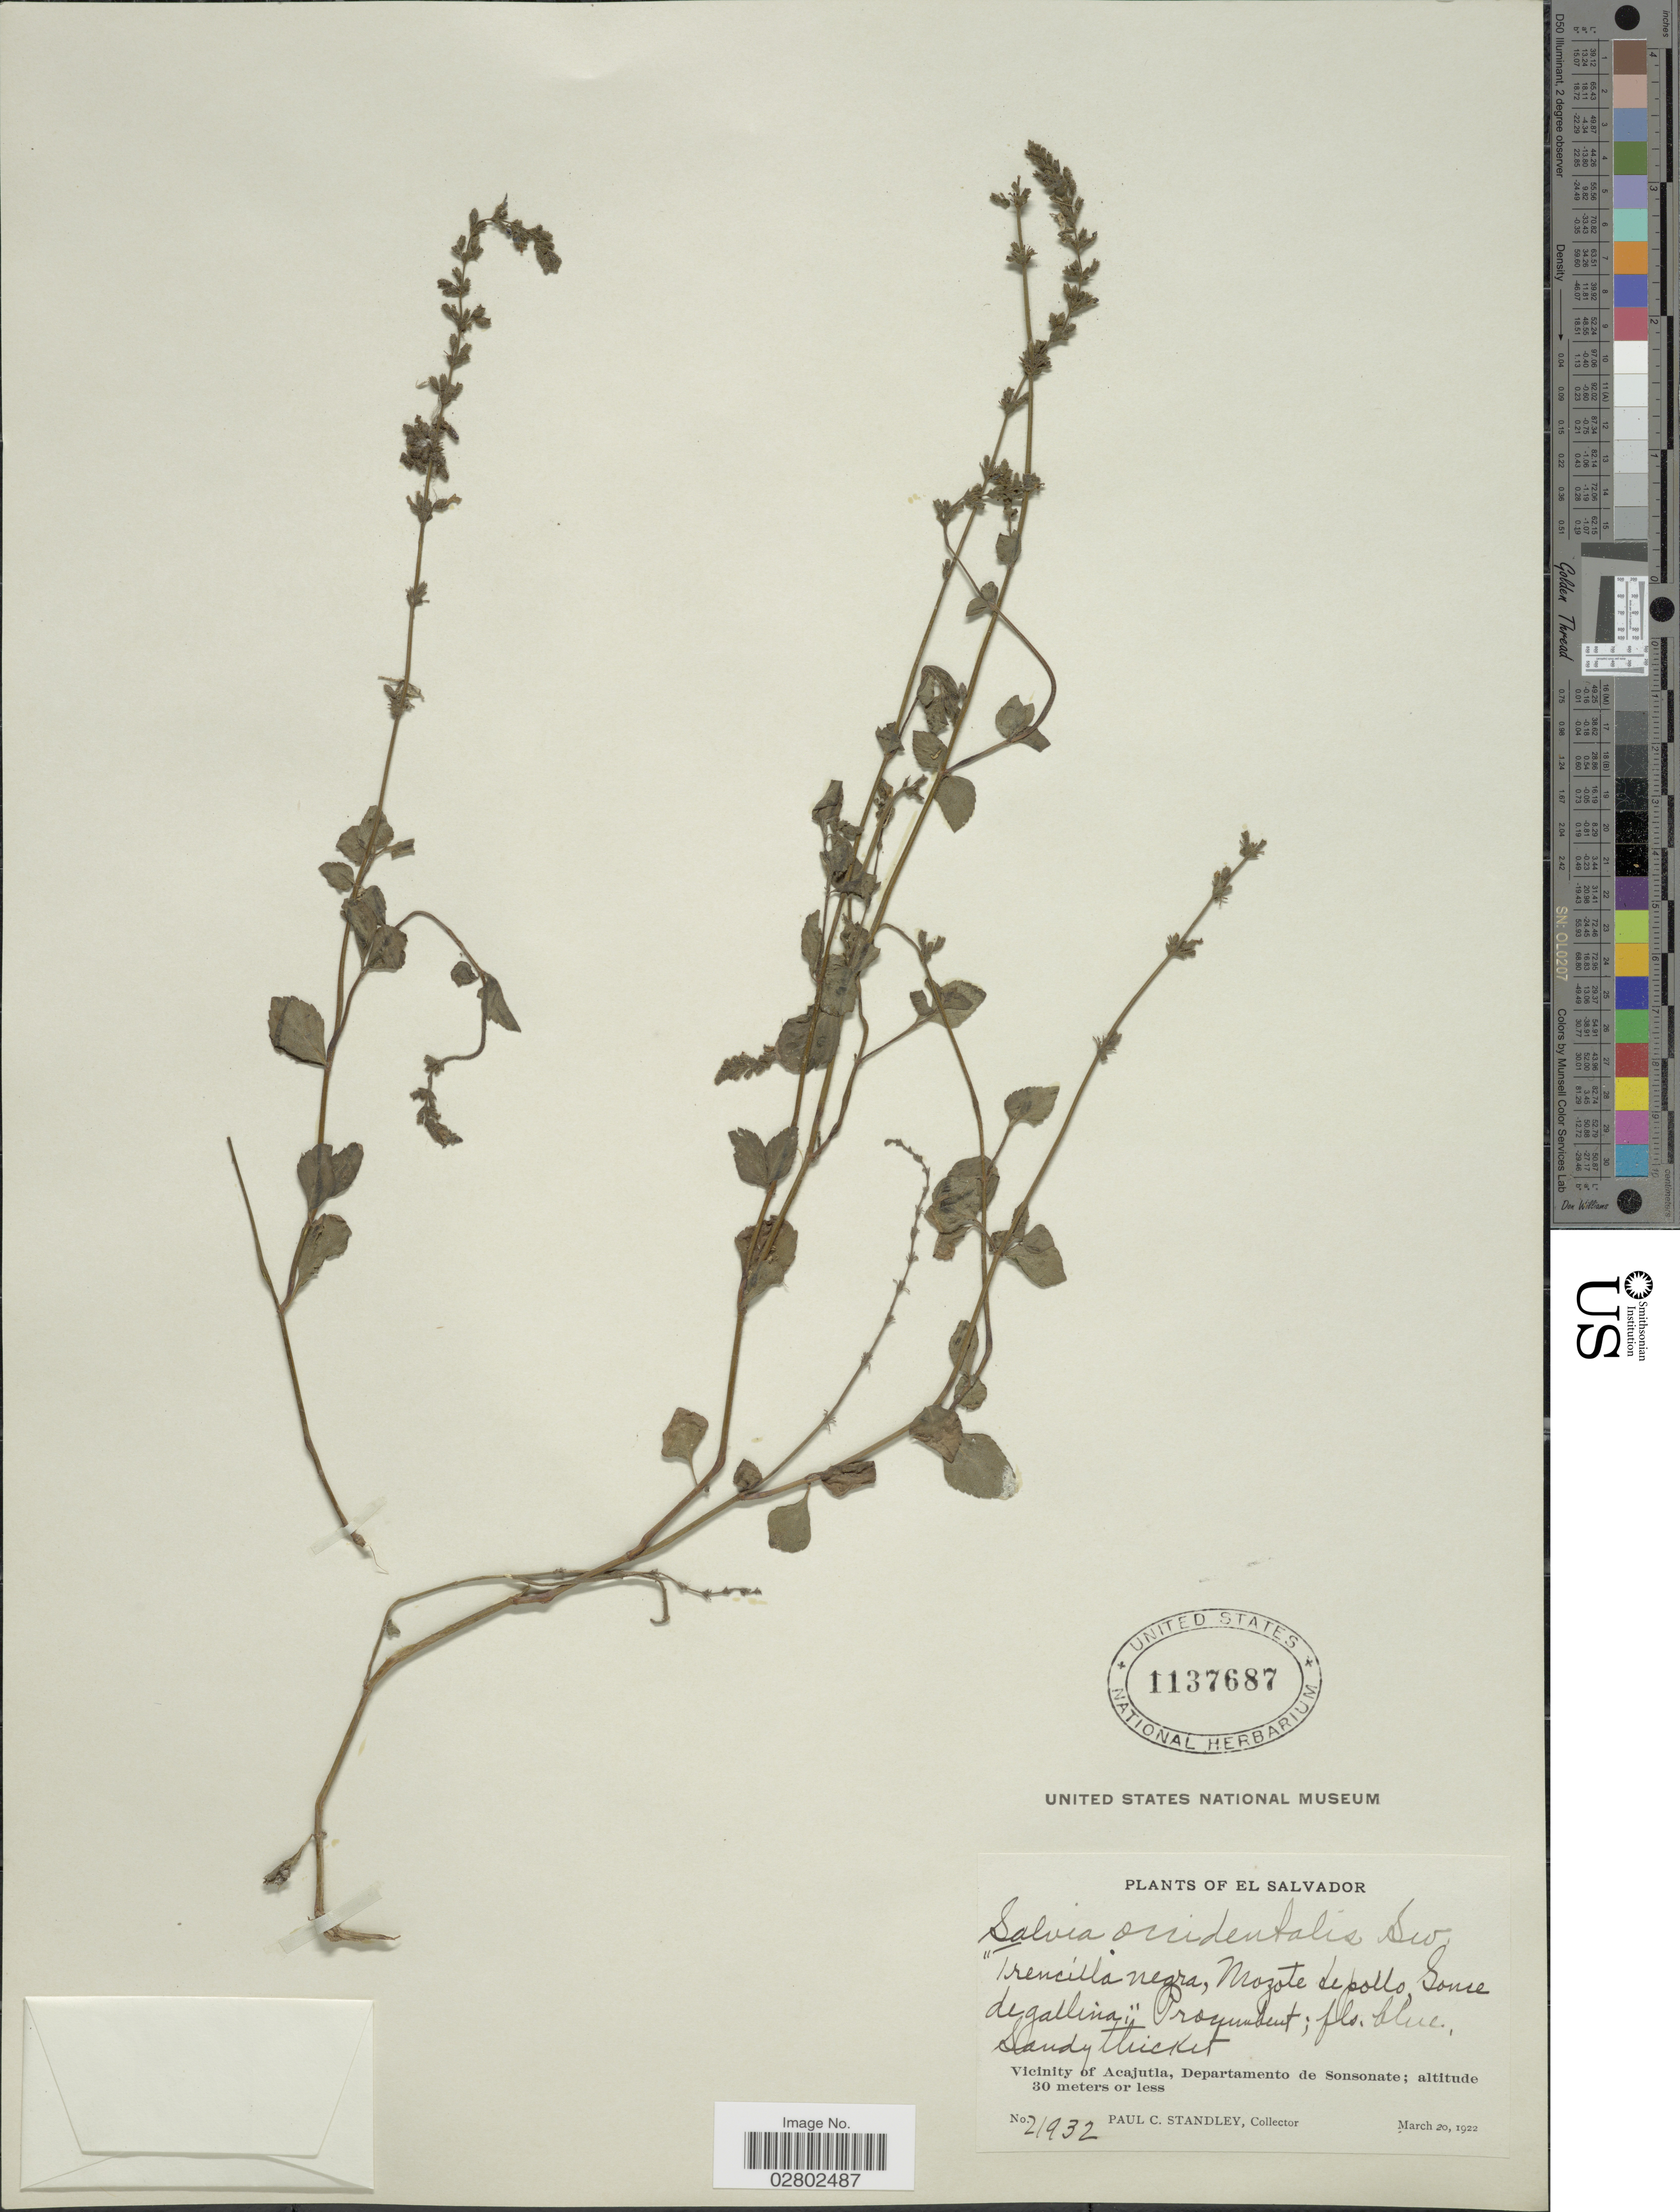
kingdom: Plantae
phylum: Tracheophyta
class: Magnoliopsida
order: Lamiales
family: Lamiaceae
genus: Salvia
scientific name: Salvia occidentalis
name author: Sw.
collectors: P. C. Standley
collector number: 21932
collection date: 1922-03-20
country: El Salvador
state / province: Sonsonate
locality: Vicinity of Acajutla, Departamento de Sonsonate.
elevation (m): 30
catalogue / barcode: US 1137687